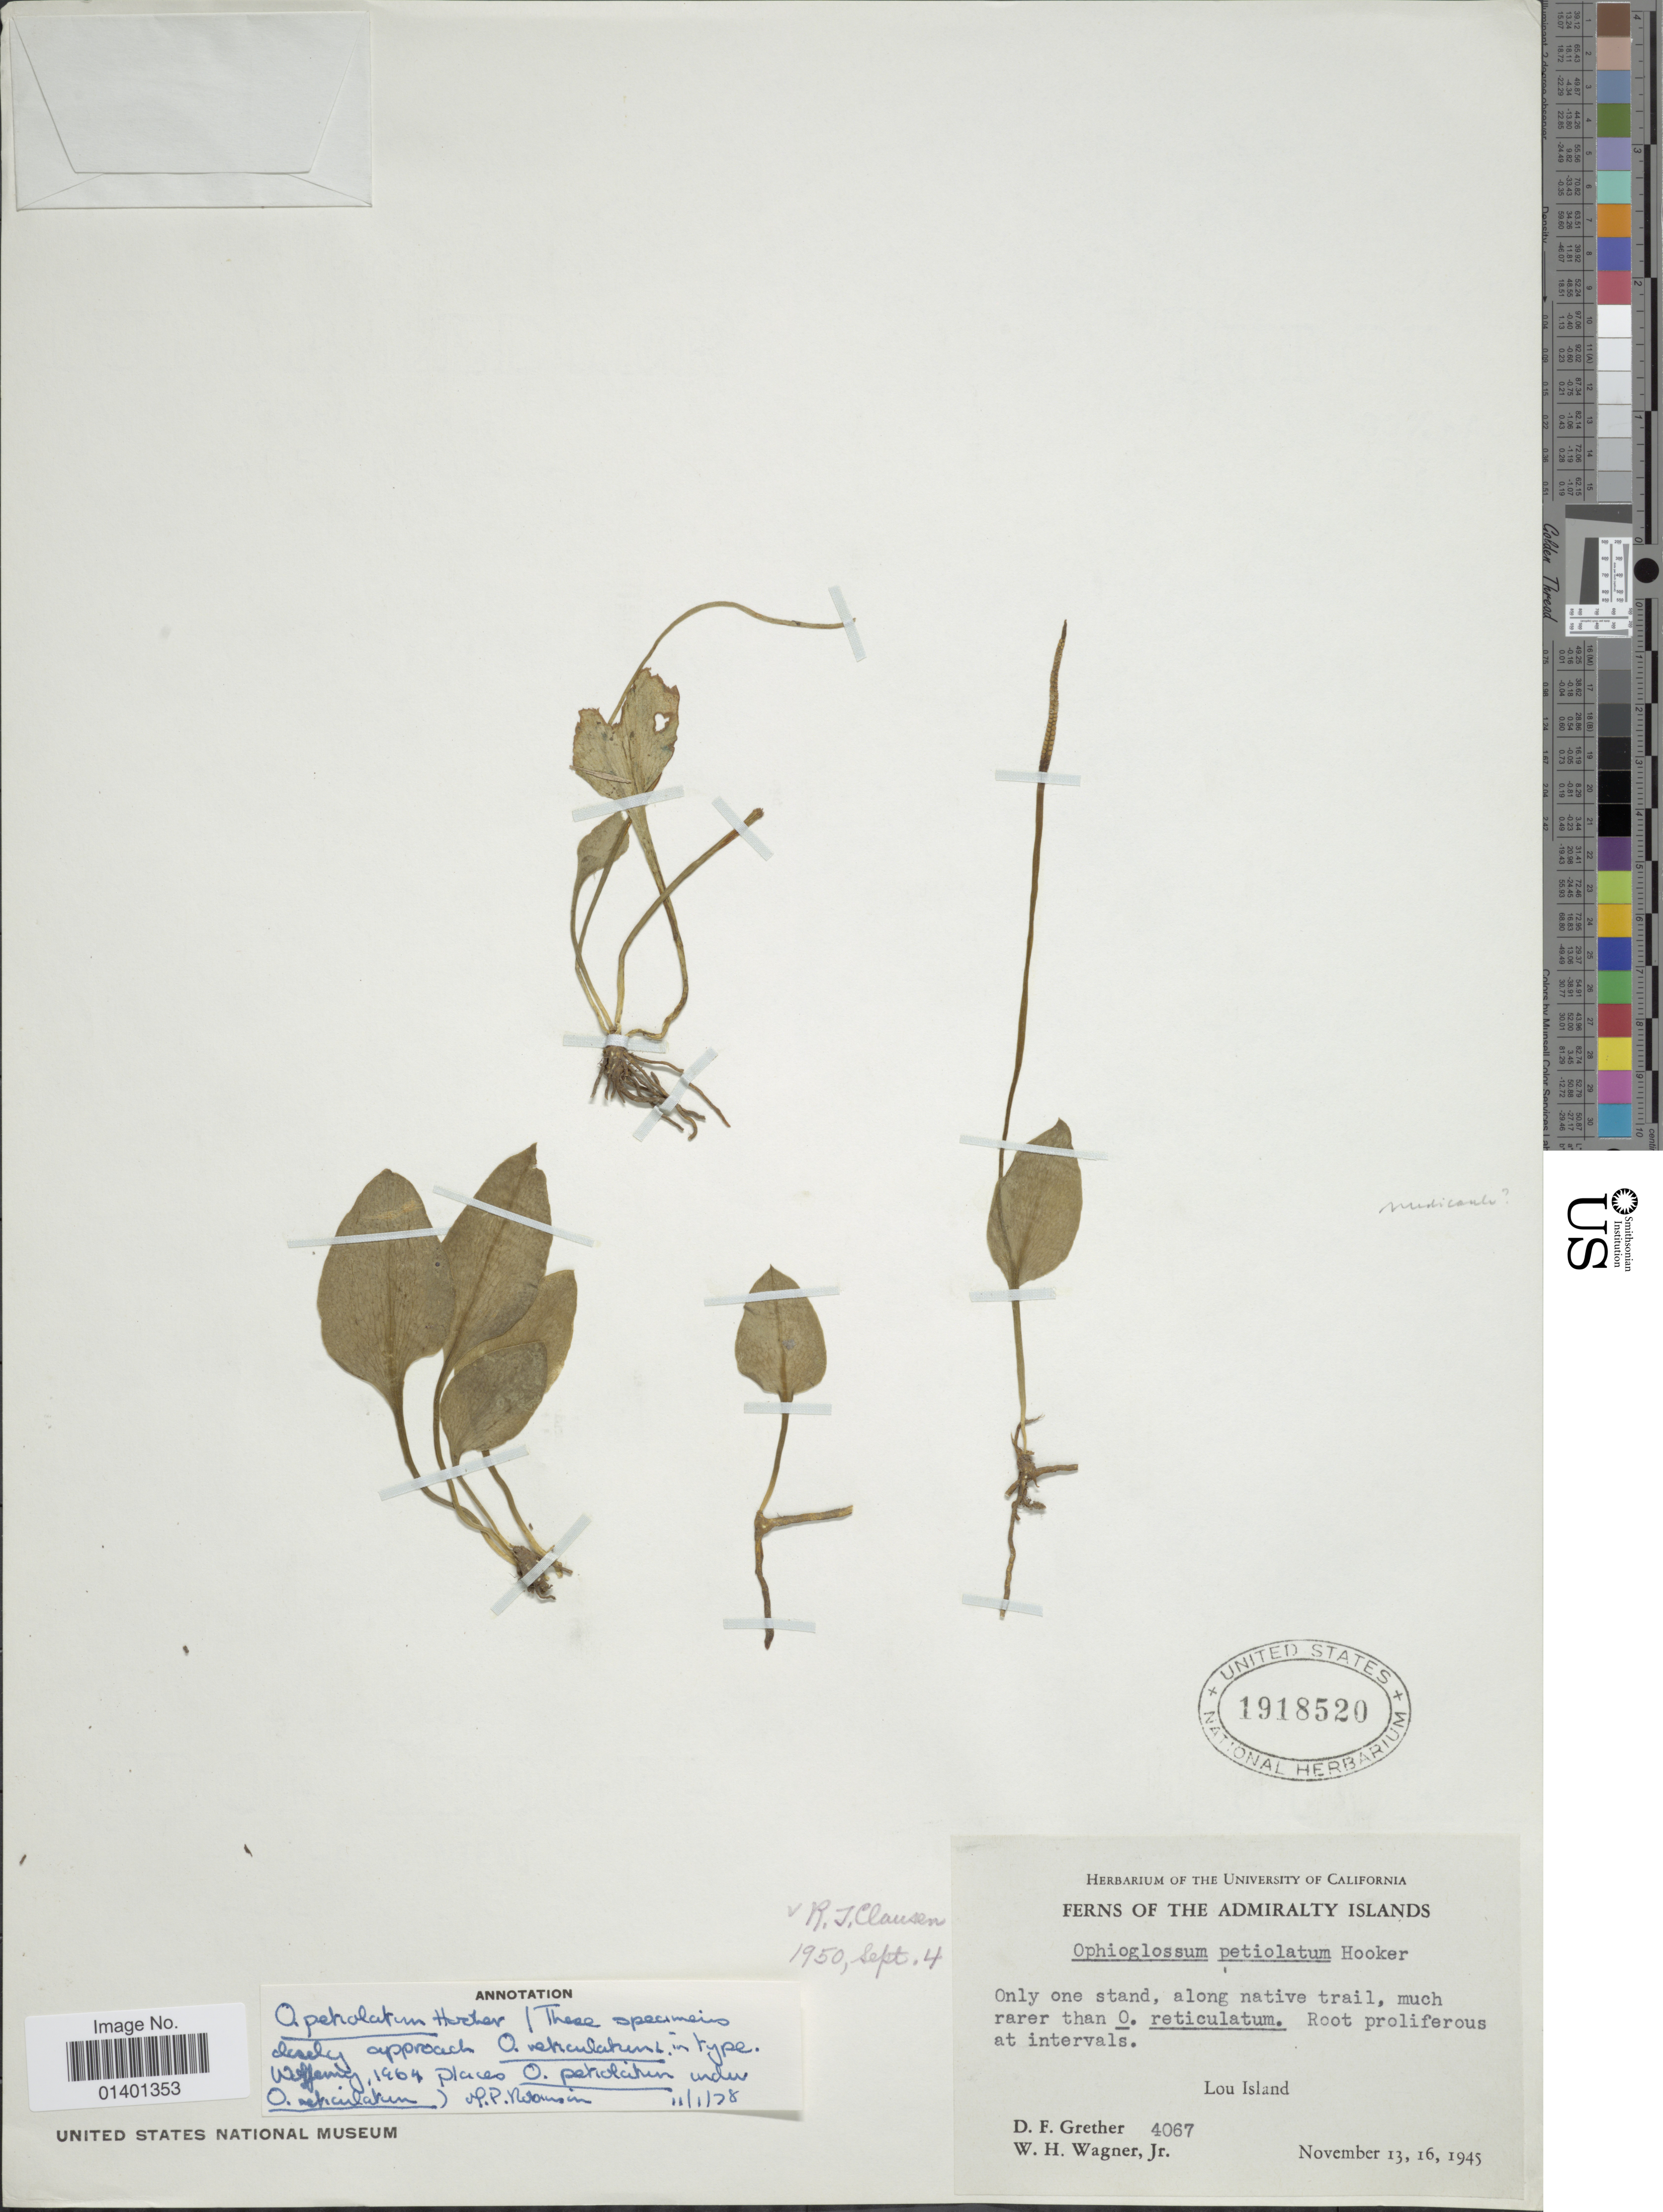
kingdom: Plantae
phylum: Tracheophyta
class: Polypodiopsida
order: Ophioglossales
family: Ophioglossaceae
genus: Ophioglossum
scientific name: Ophioglossum petiolatum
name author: Hook.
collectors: D. F. Grether & W. H. Wagner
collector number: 4067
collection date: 1945-11-13/1945-11-16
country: Papua New Guinea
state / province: Manus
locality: Admiralty Islands, Lou island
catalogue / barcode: US 1918520